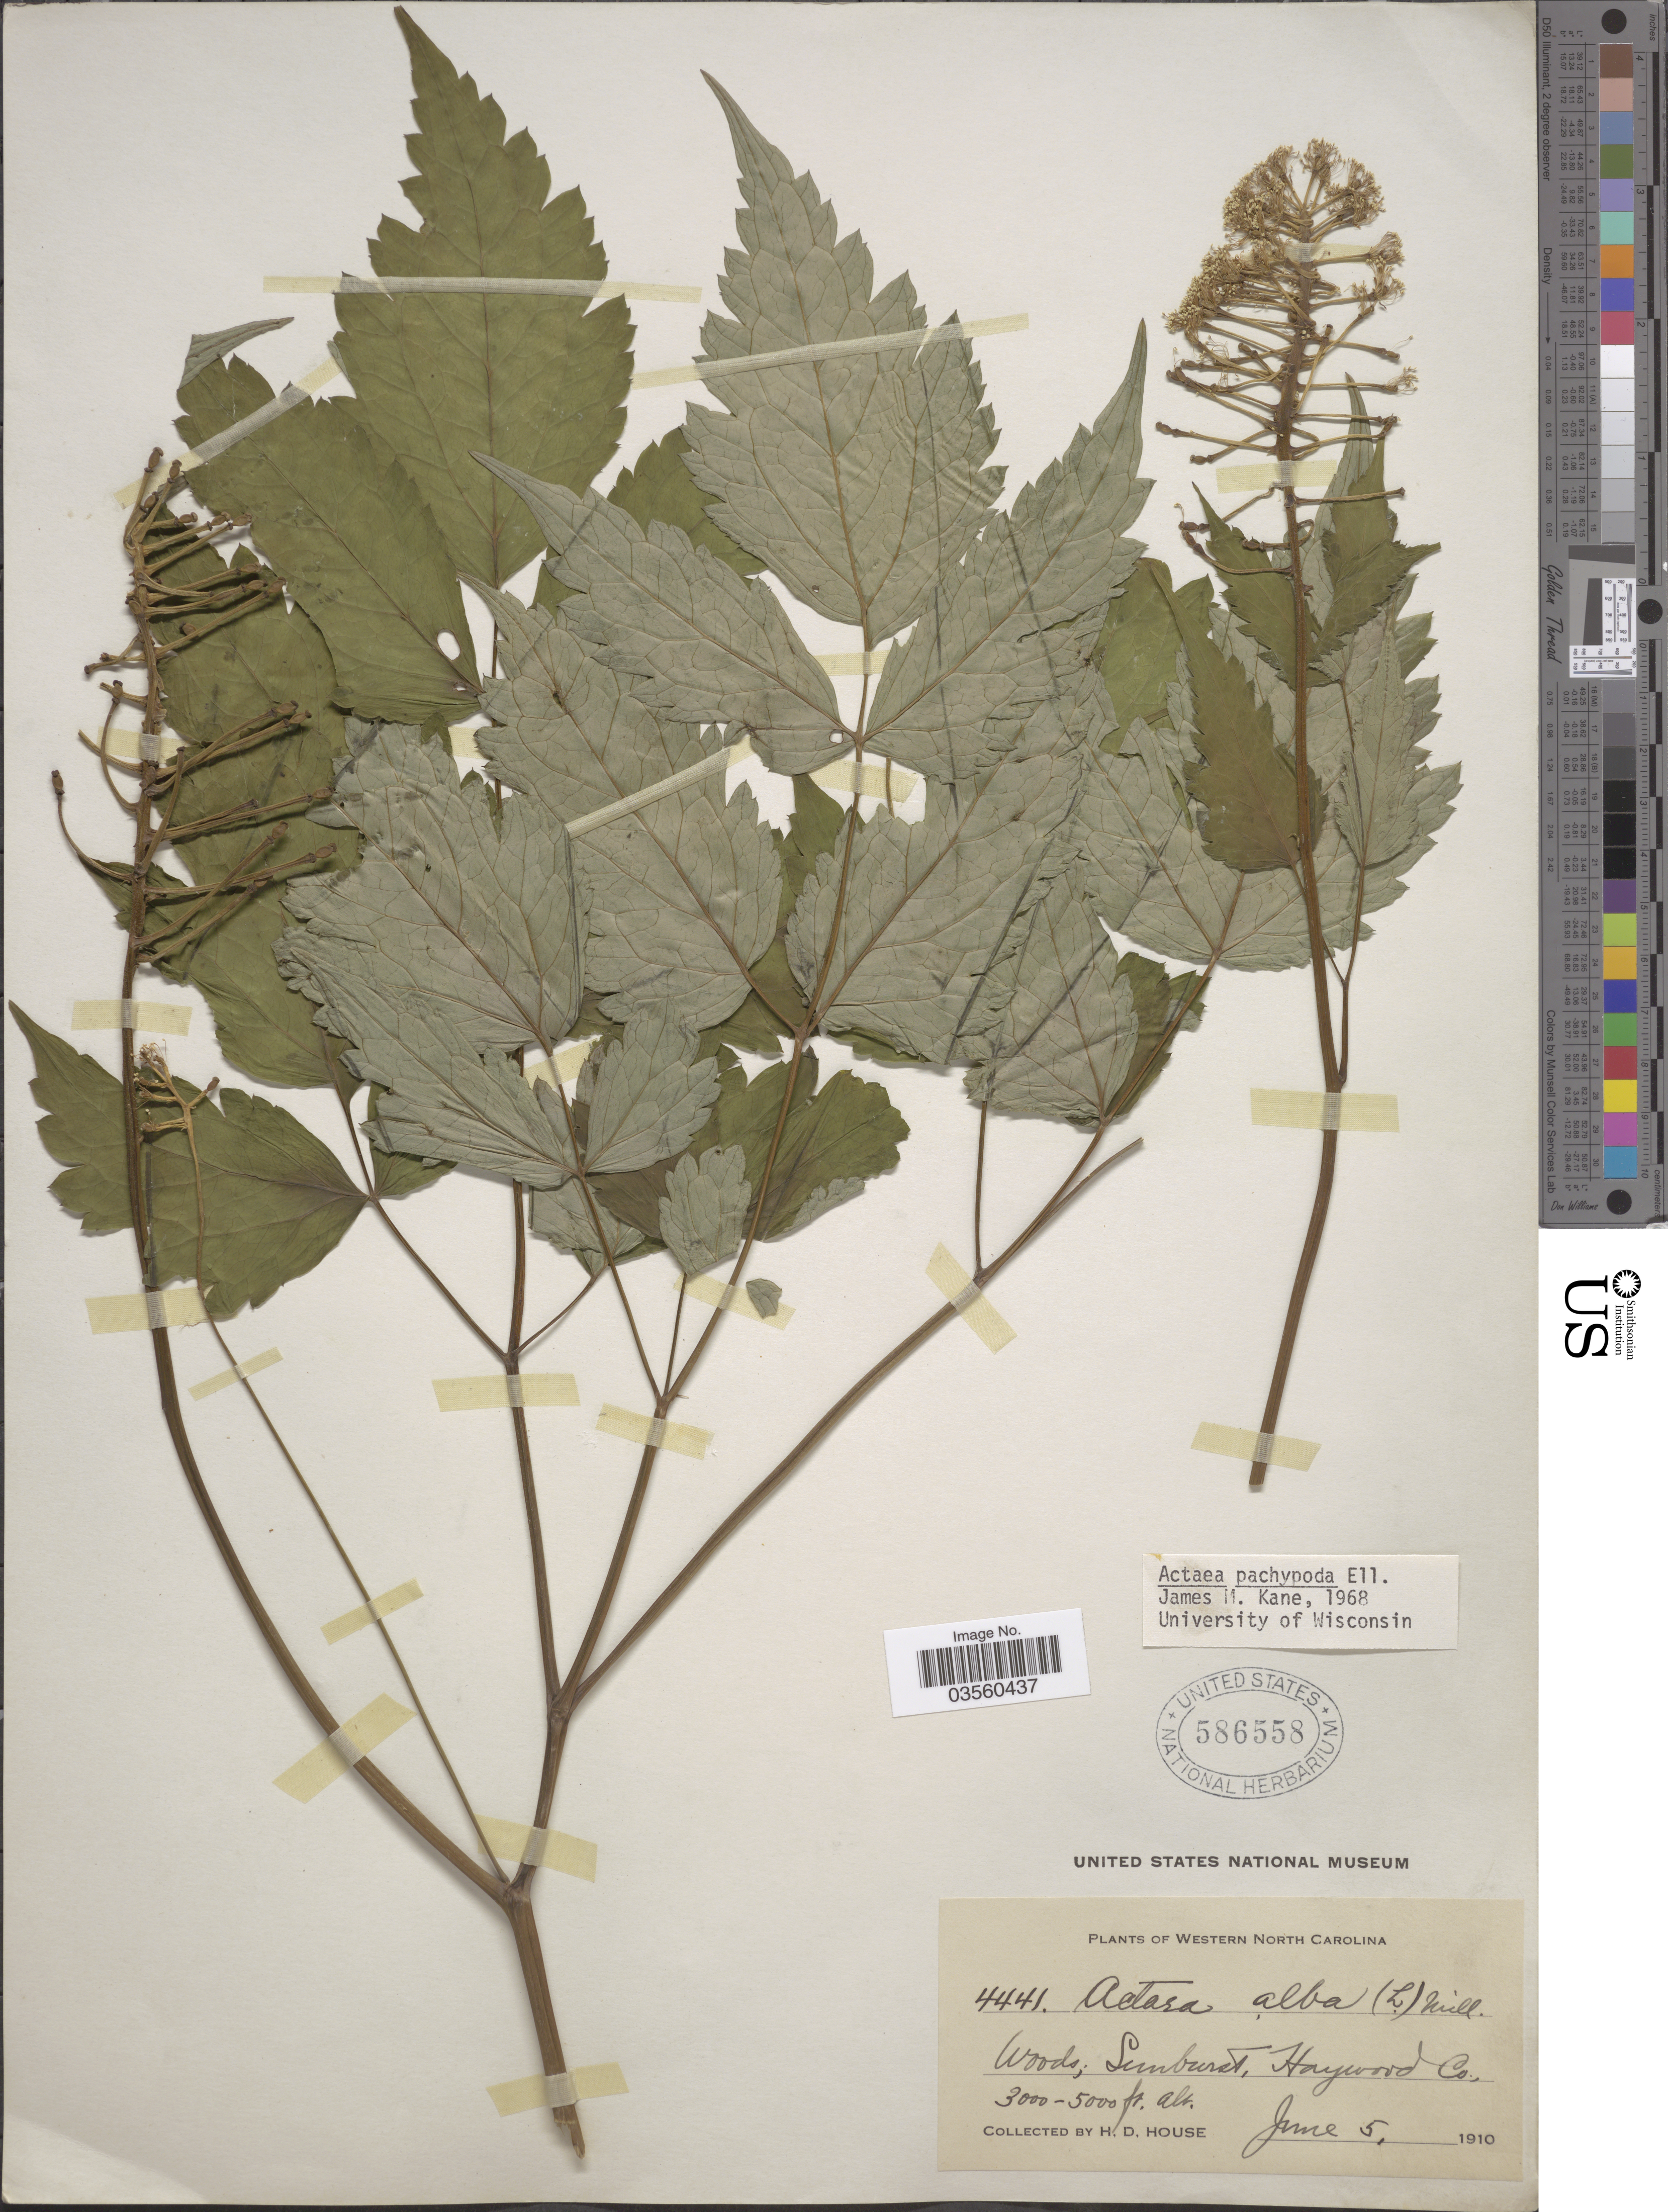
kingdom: Plantae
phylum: Tracheophyta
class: Magnoliopsida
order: Ranunculales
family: Ranunculaceae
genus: Actaea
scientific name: Actaea pachypoda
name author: Elliott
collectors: H. D. House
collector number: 4441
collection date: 1910-06-05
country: United States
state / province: North Carolina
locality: Western North Carolina. Sunburst, Haywood Co.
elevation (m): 914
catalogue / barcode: US 586558